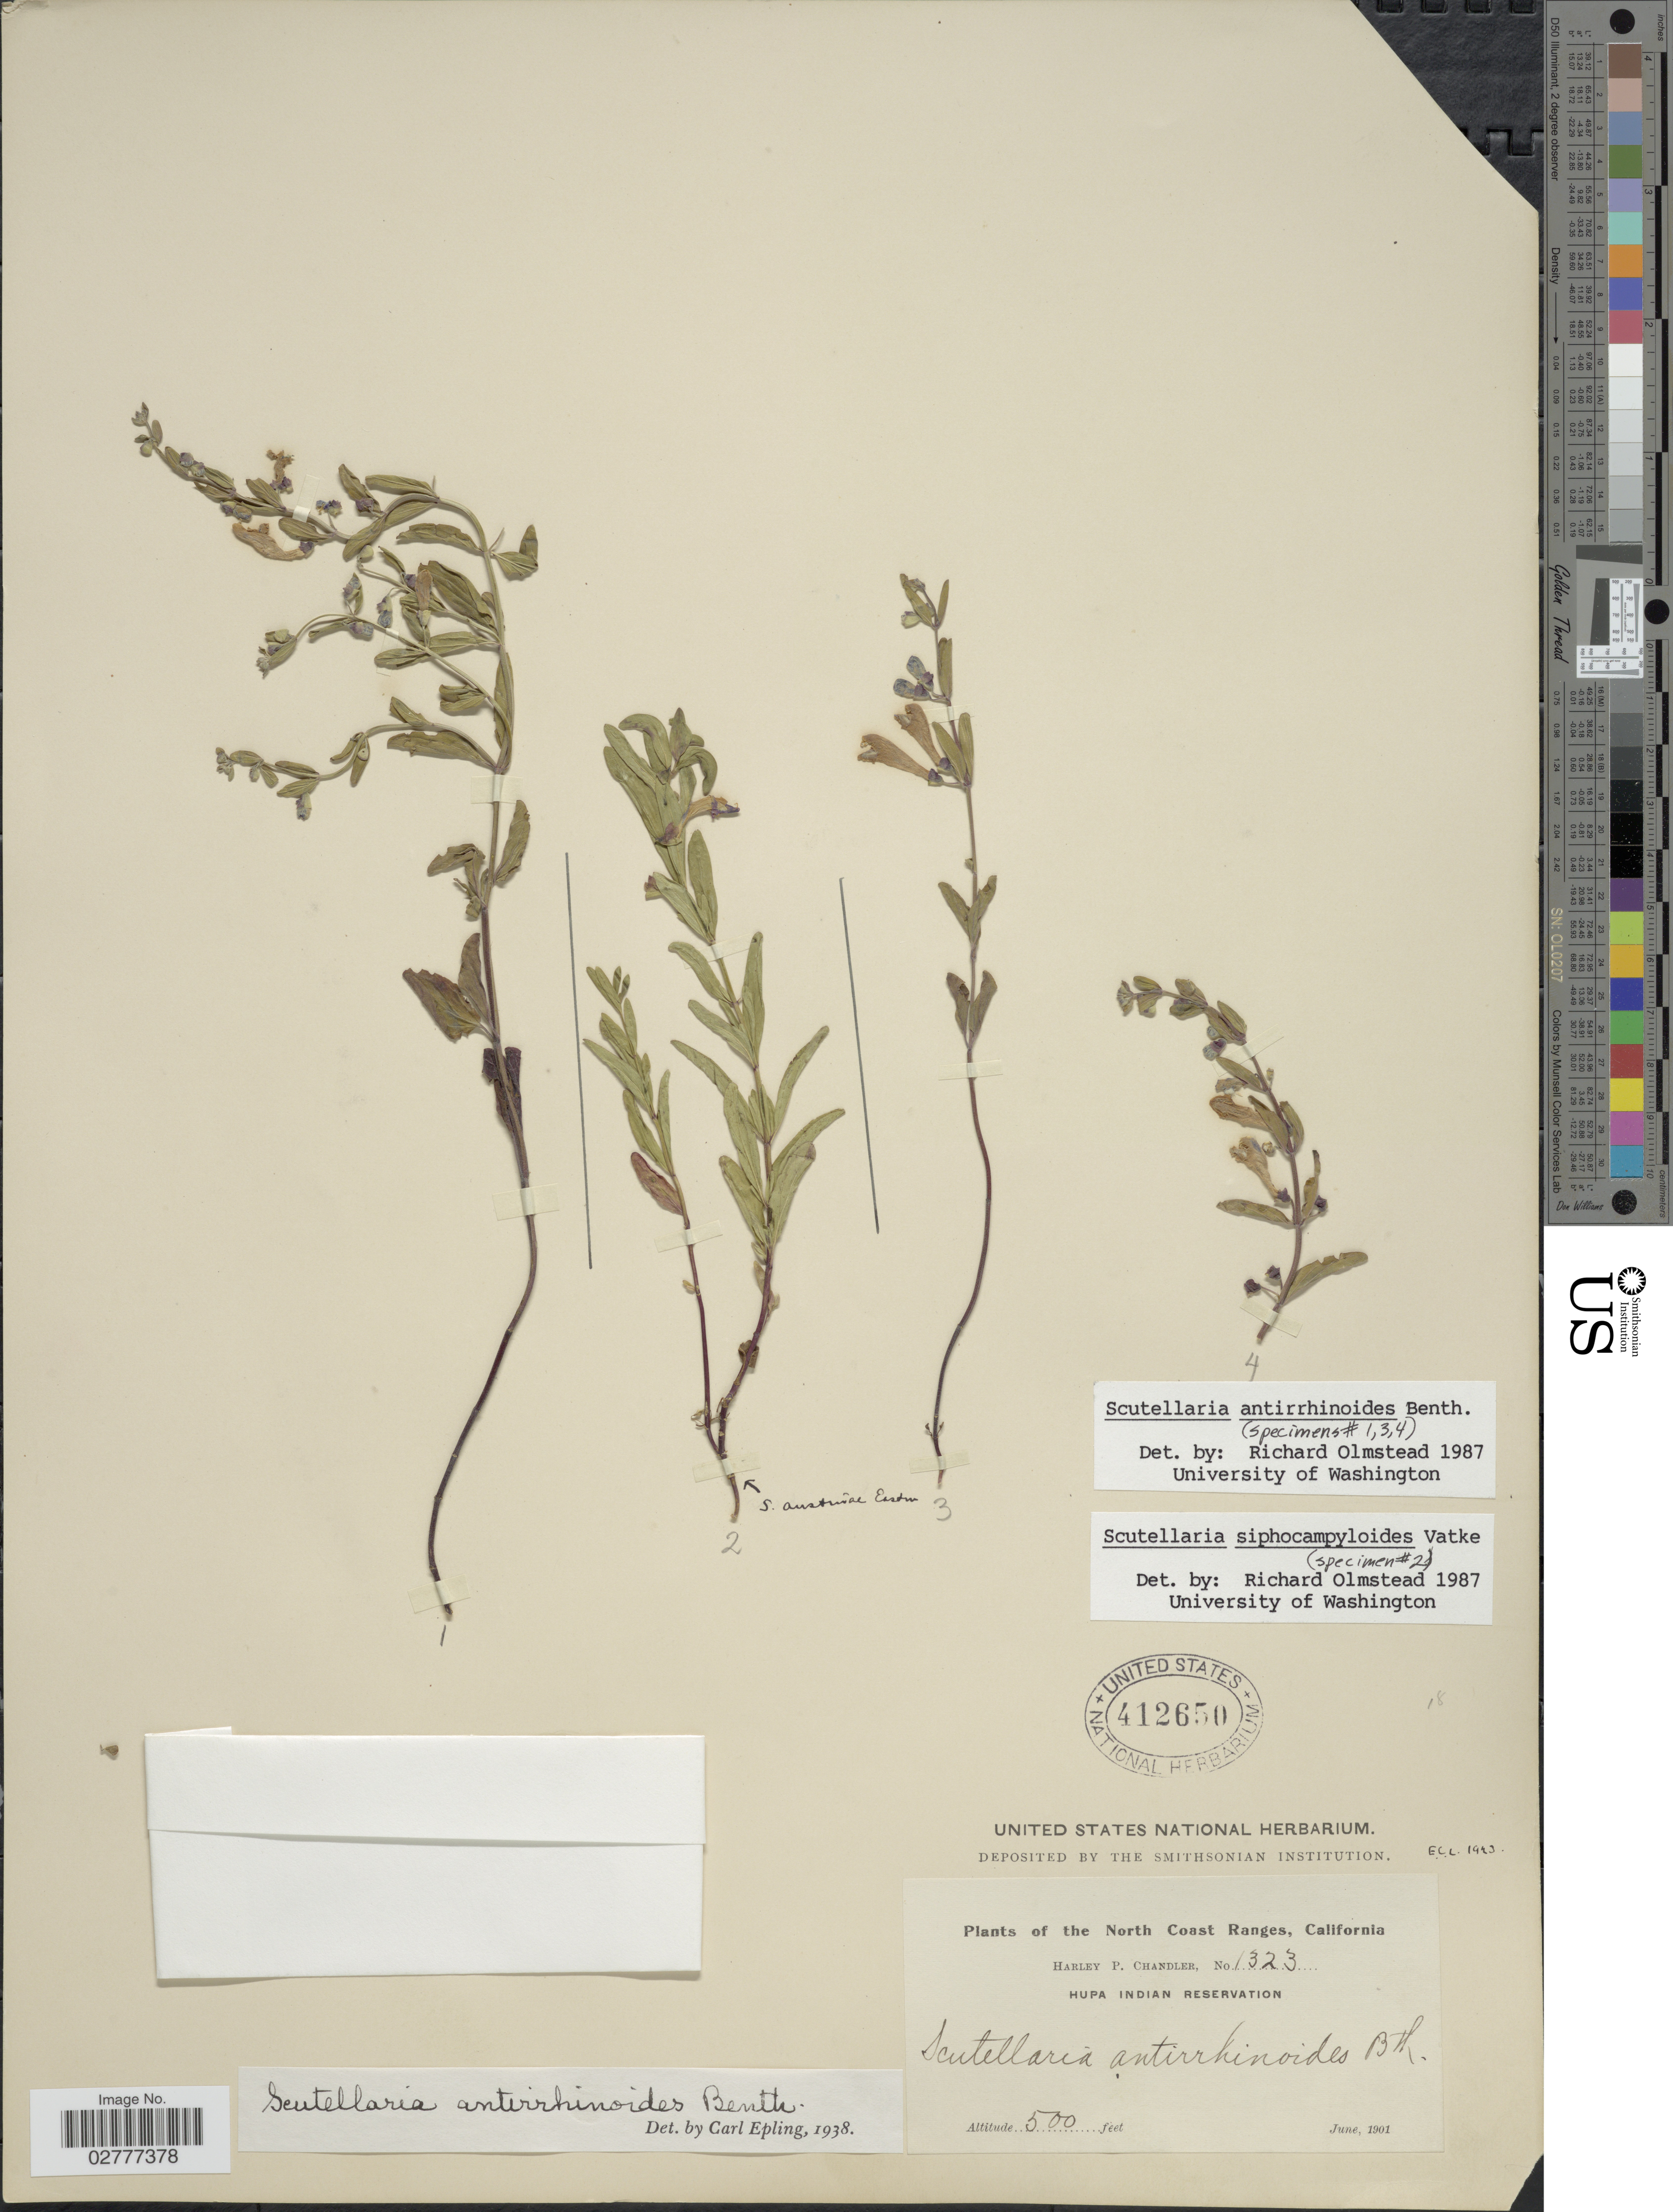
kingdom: Plantae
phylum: Tracheophyta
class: Magnoliopsida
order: Lamiales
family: Lamiaceae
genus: Scutellaria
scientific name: Scutellaria antirrhinoides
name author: Benth.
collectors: H. Chandler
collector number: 1323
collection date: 1901-06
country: United States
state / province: California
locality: North Coast Ranges. Hupa Indian Reservation.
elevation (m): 152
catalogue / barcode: US 412650